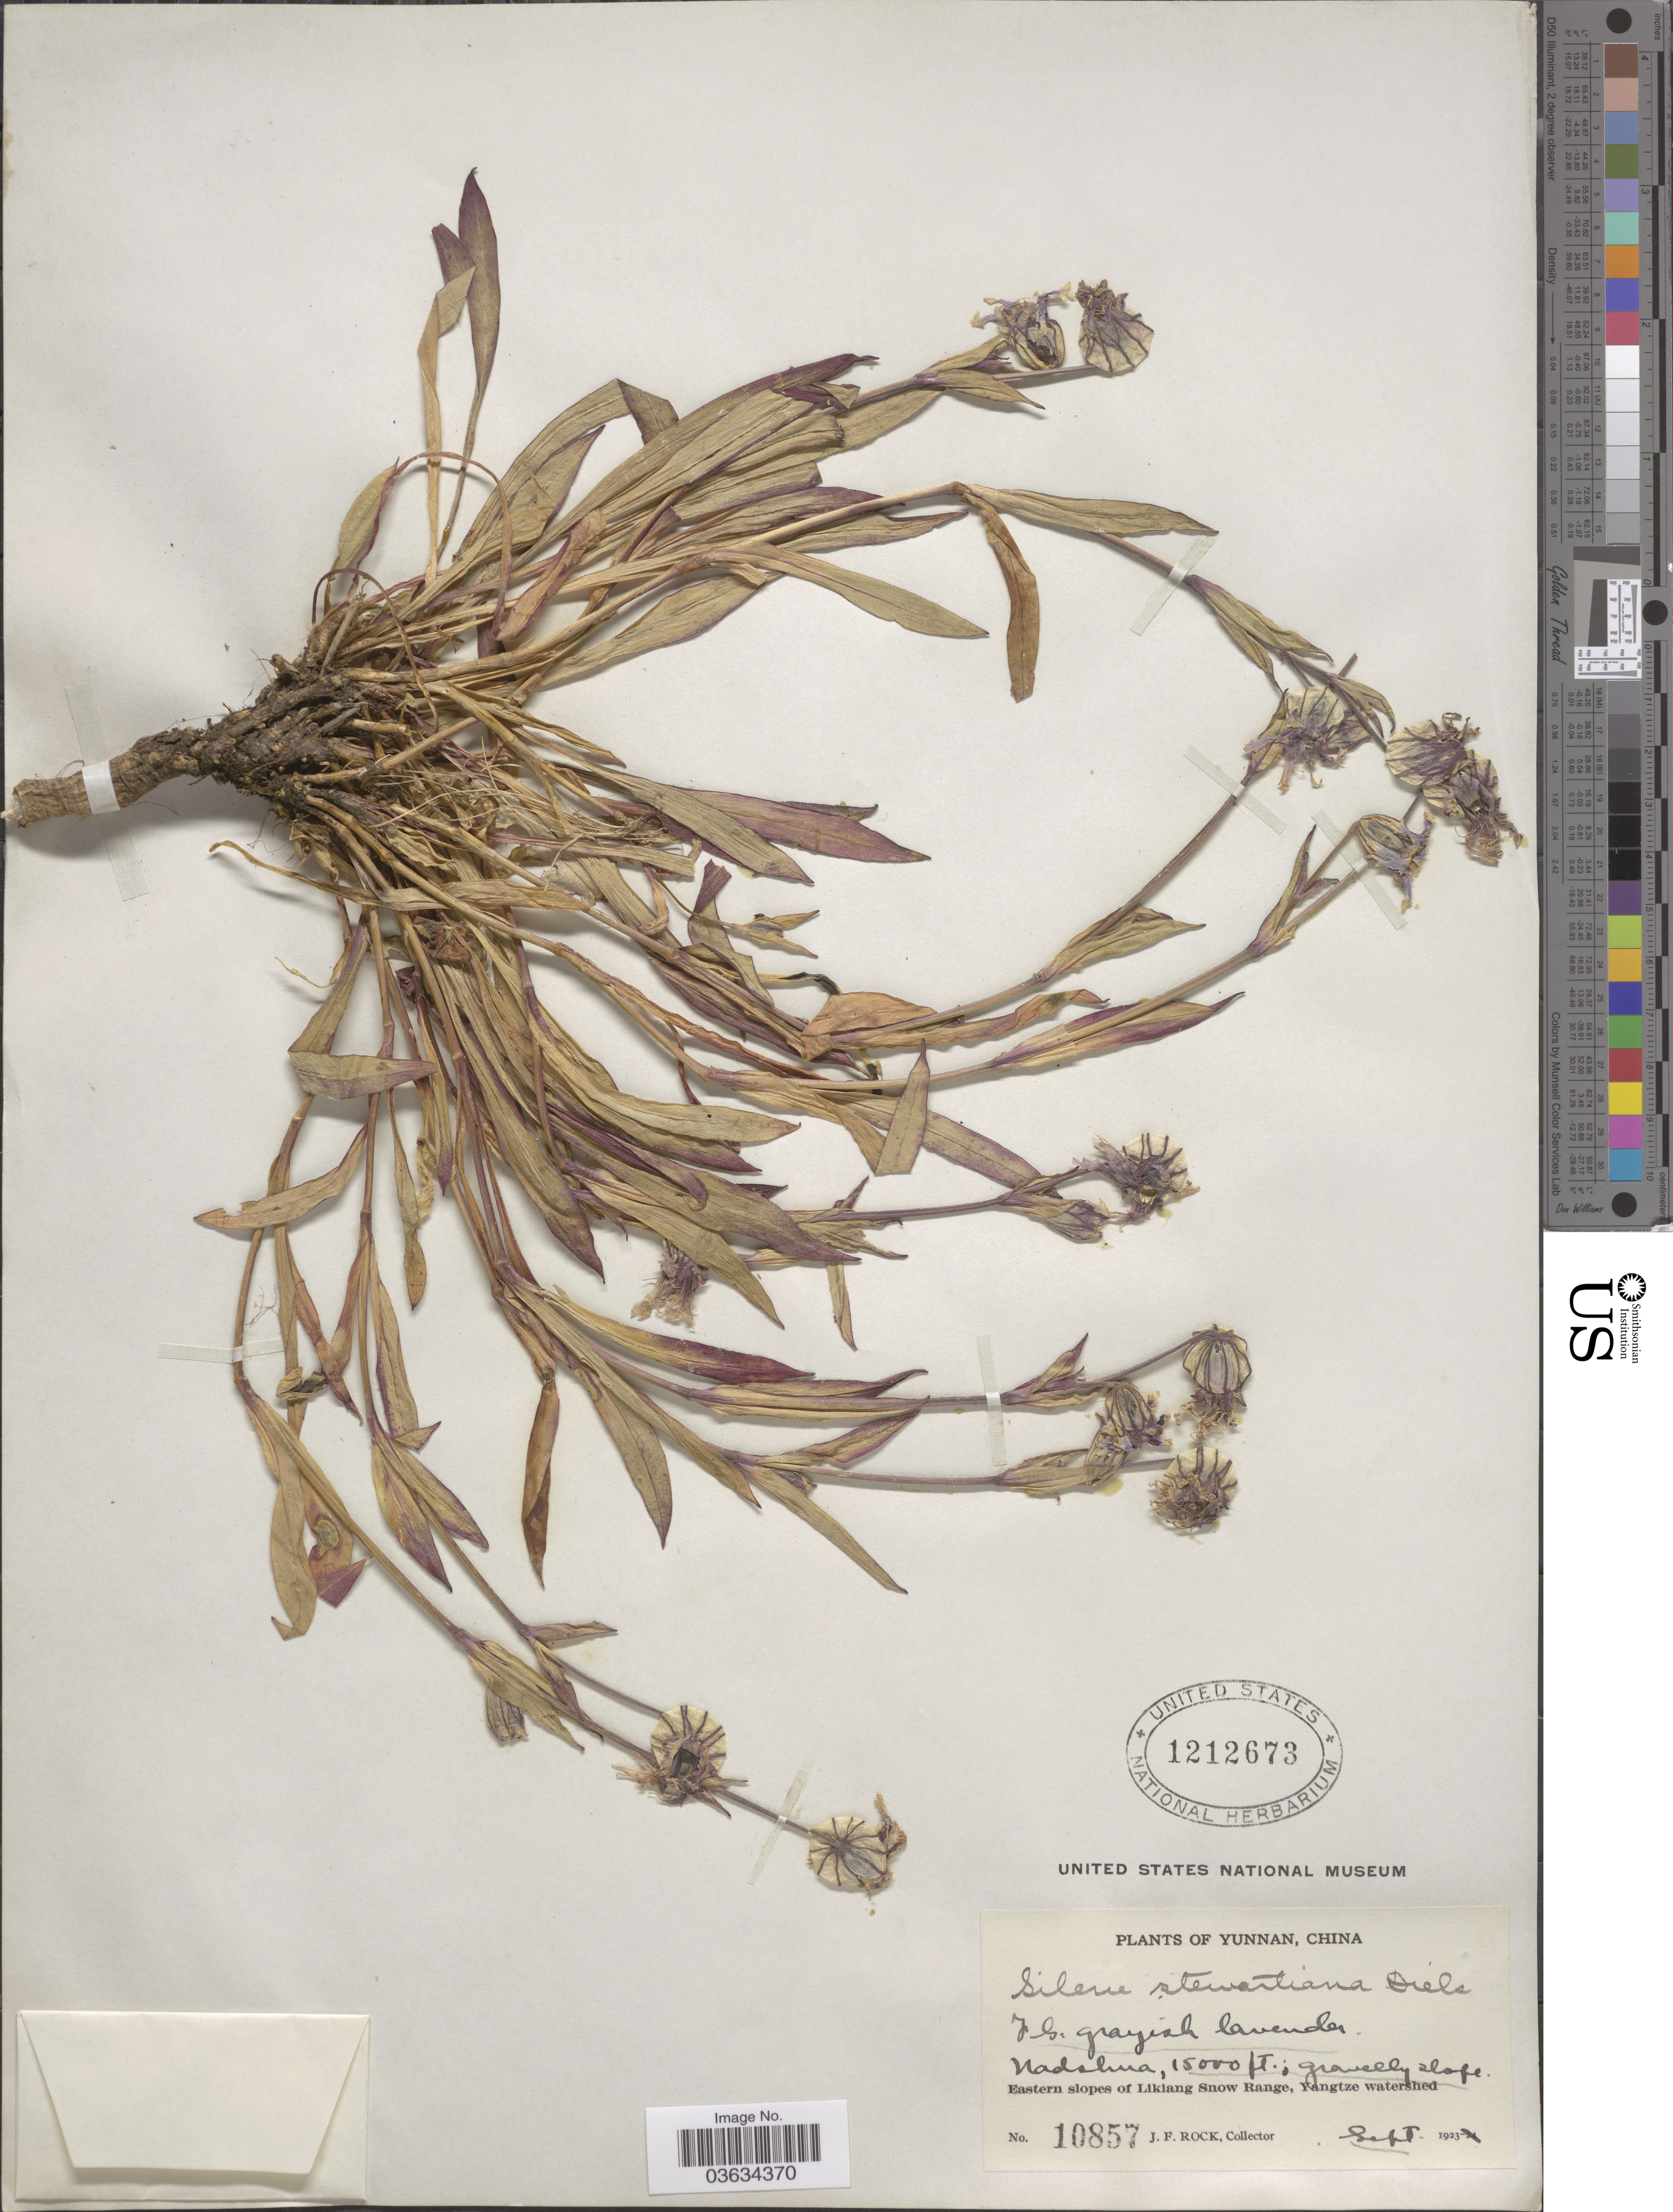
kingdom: Plantae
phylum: Tracheophyta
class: Magnoliopsida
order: Caryophyllales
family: Caryophyllaceae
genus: Silene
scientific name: Silene stewartiana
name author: Diels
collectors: J. Rock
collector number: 10857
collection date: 1923-09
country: China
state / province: Yunnan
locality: Nadshua. Gravelly slope. Eastern slopes of Likiang Snow Range, Yangtze watershed.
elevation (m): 4572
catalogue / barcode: US 1212673